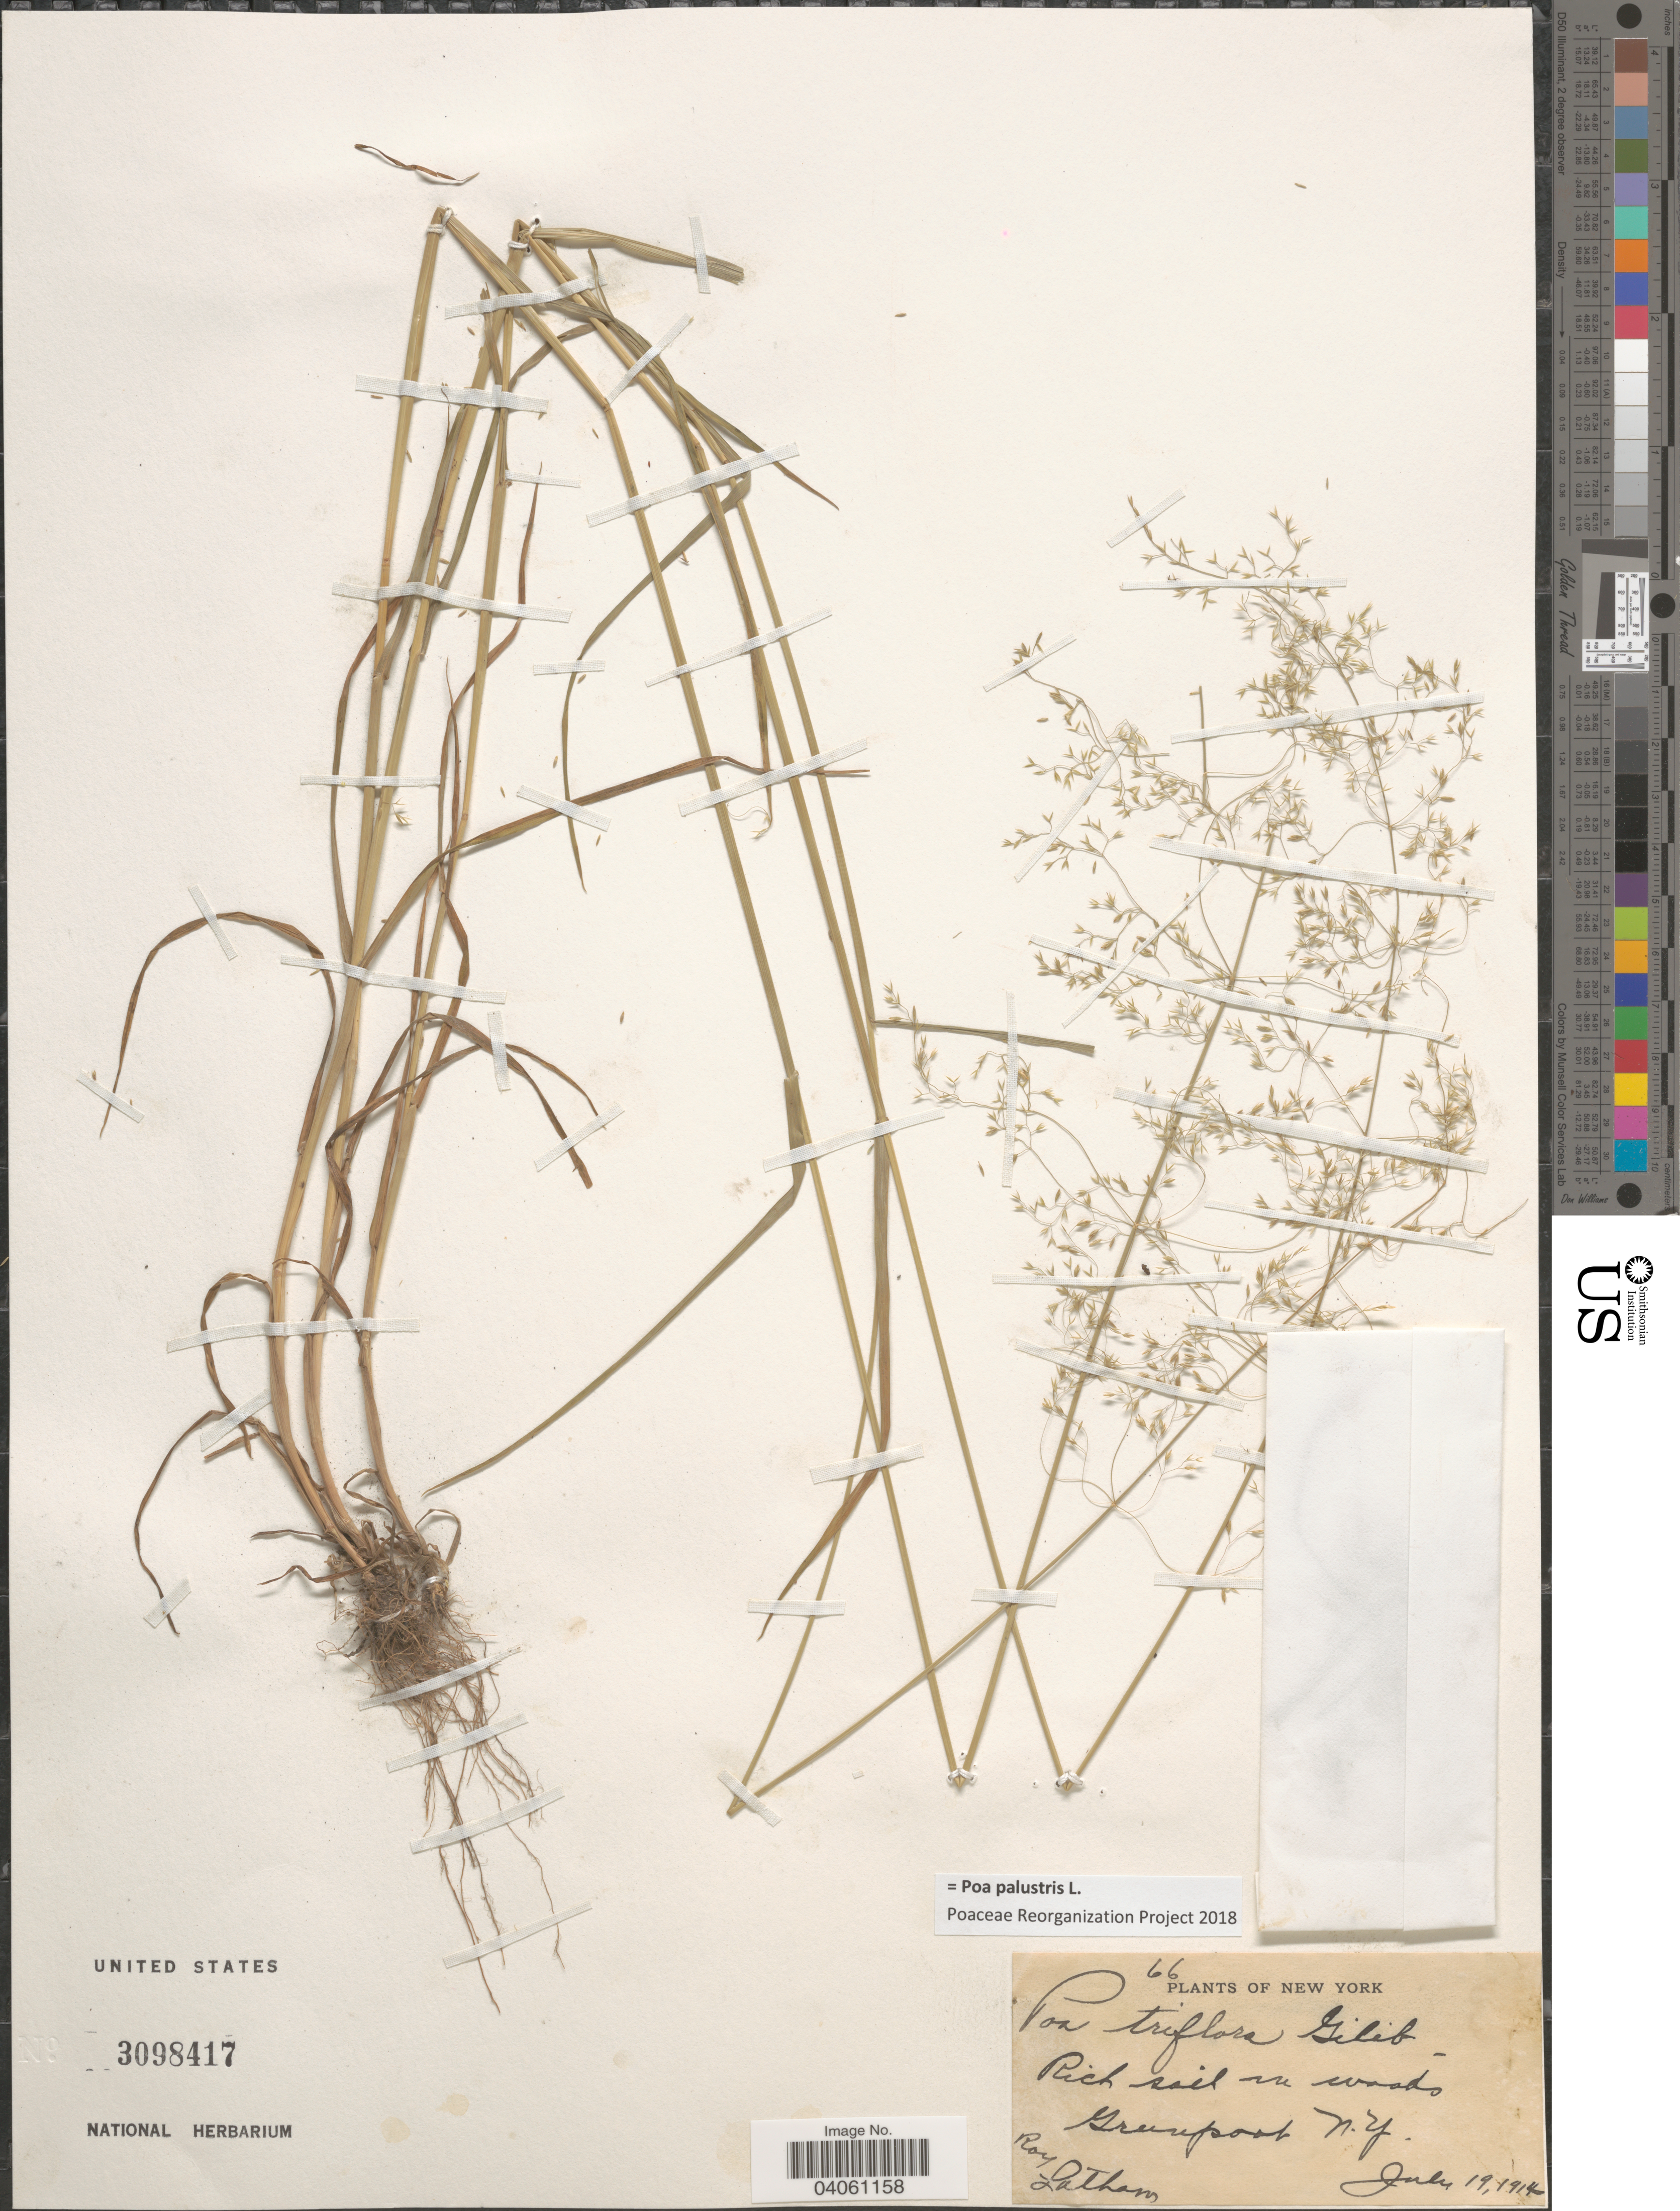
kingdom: Plantae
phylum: Tracheophyta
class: Liliopsida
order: Poales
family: Poaceae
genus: Poa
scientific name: Poa palustris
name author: L.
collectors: R. Latham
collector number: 66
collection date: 1914-07-19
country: United States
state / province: New York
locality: Greenport.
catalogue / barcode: US 3098417